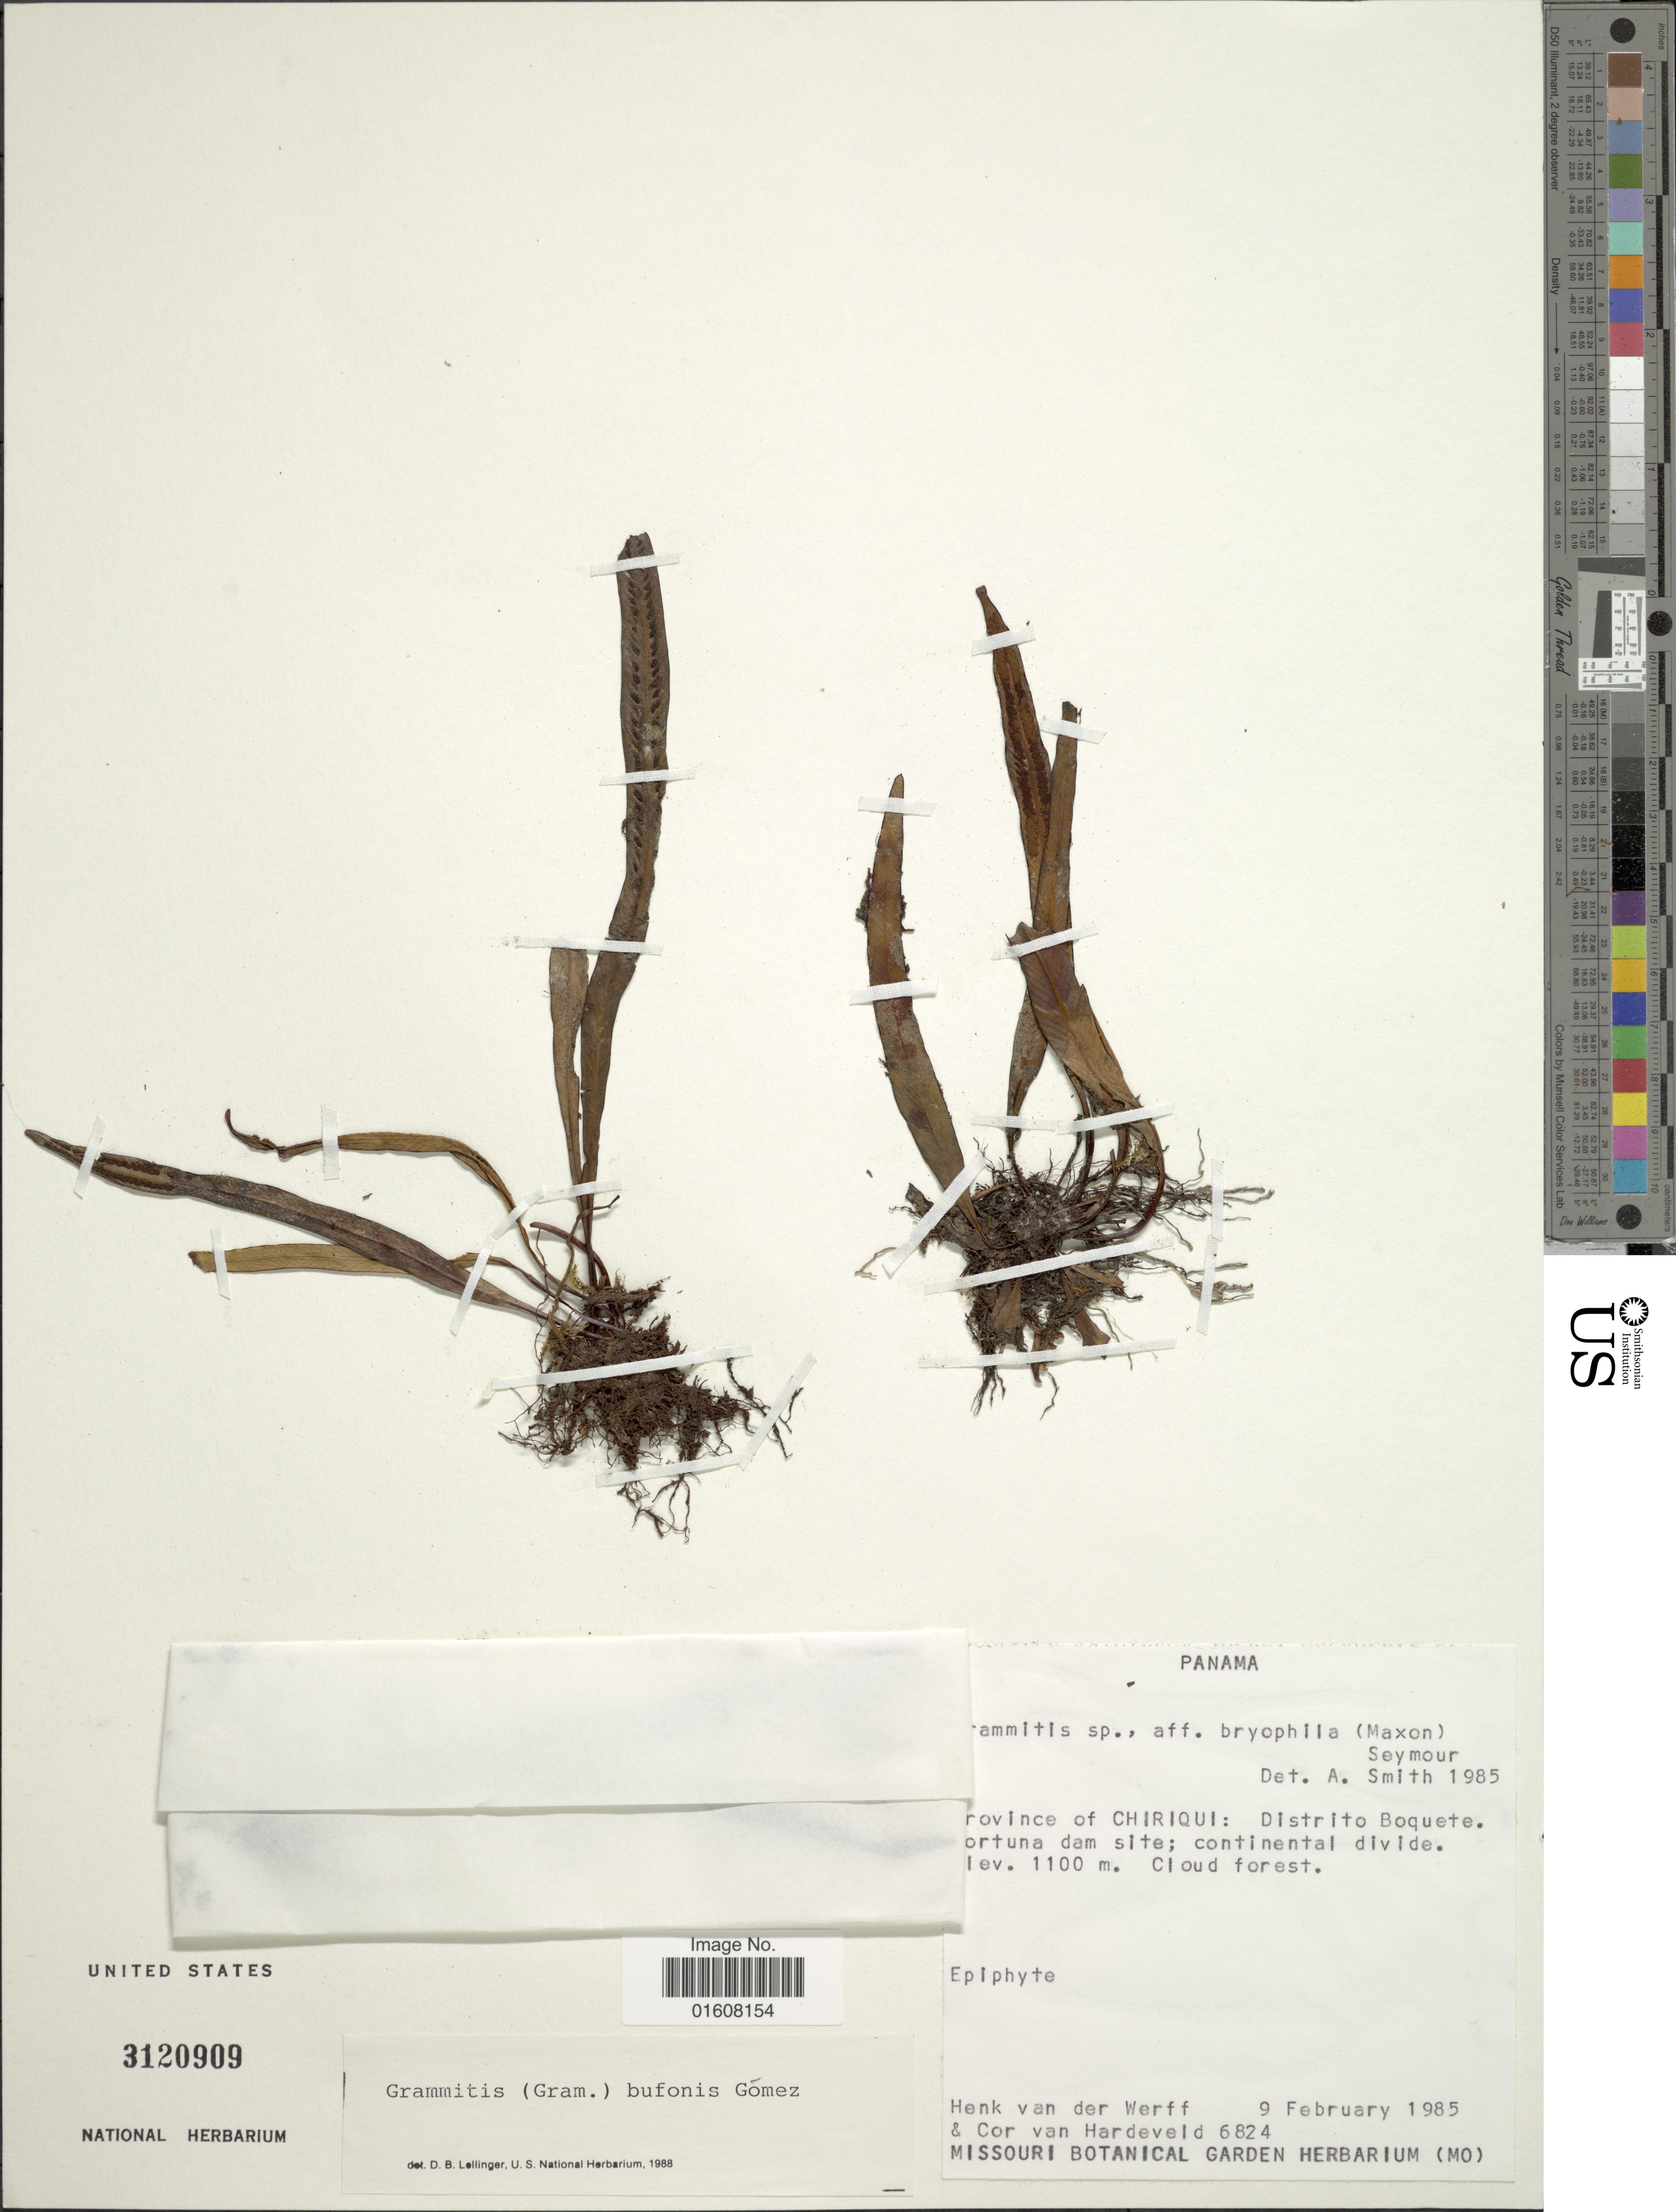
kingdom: Plantae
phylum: Tracheophyta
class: Polypodiopsida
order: Polypodiales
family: Polypodiaceae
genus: Grammitis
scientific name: Grammitis bufonis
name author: L.D. Gómez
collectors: H. van der Werff & C. Van Hardeveld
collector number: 6824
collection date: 1985-02-09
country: Panama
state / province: Chiriqui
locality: Distrito Boquete. Fortuna dam site; continental divide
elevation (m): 1100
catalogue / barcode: US 3120909